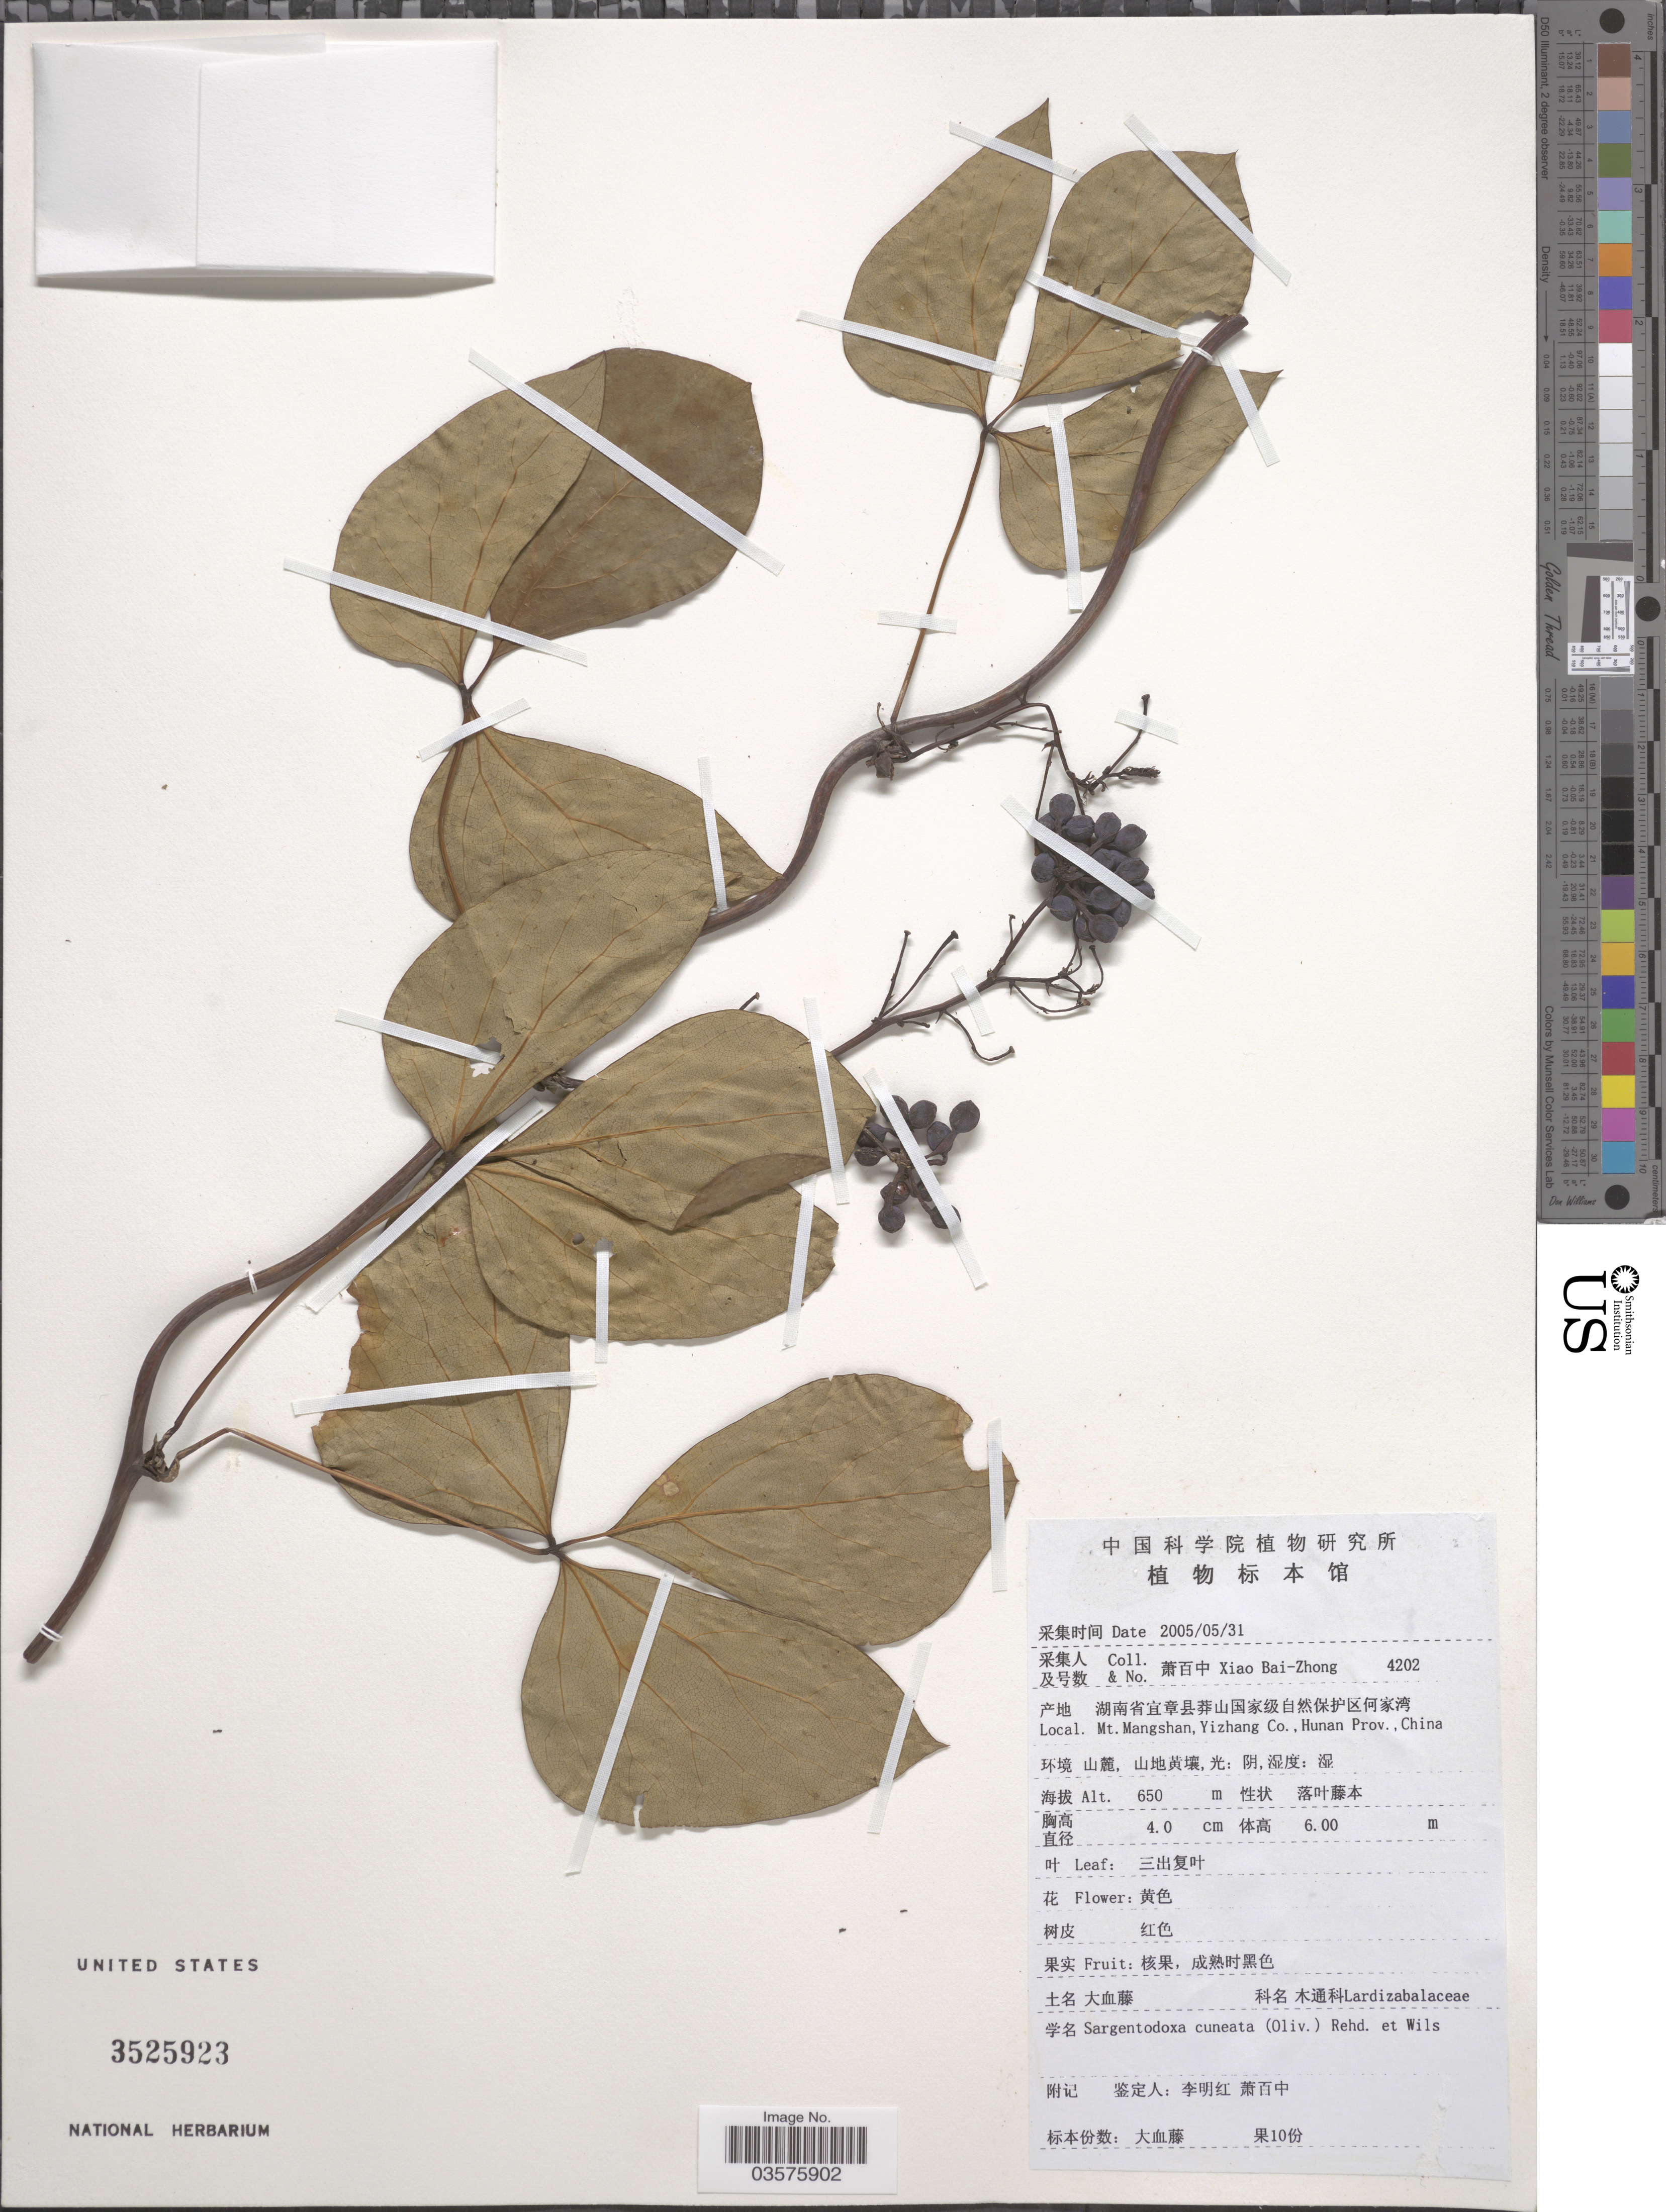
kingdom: Plantae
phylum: Tracheophyta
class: Magnoliopsida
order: Ranunculales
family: Lardizabalaceae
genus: Sargentodoxa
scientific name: Sargentodoxa cuneata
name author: (Oliv.) Rehder & E.H. Wilson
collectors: B. Z. Xiao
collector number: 4202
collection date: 2005-05-31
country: China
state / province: Hunan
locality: Mt. Mangshan, Yizhang Co.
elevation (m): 650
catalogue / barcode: US 3525923